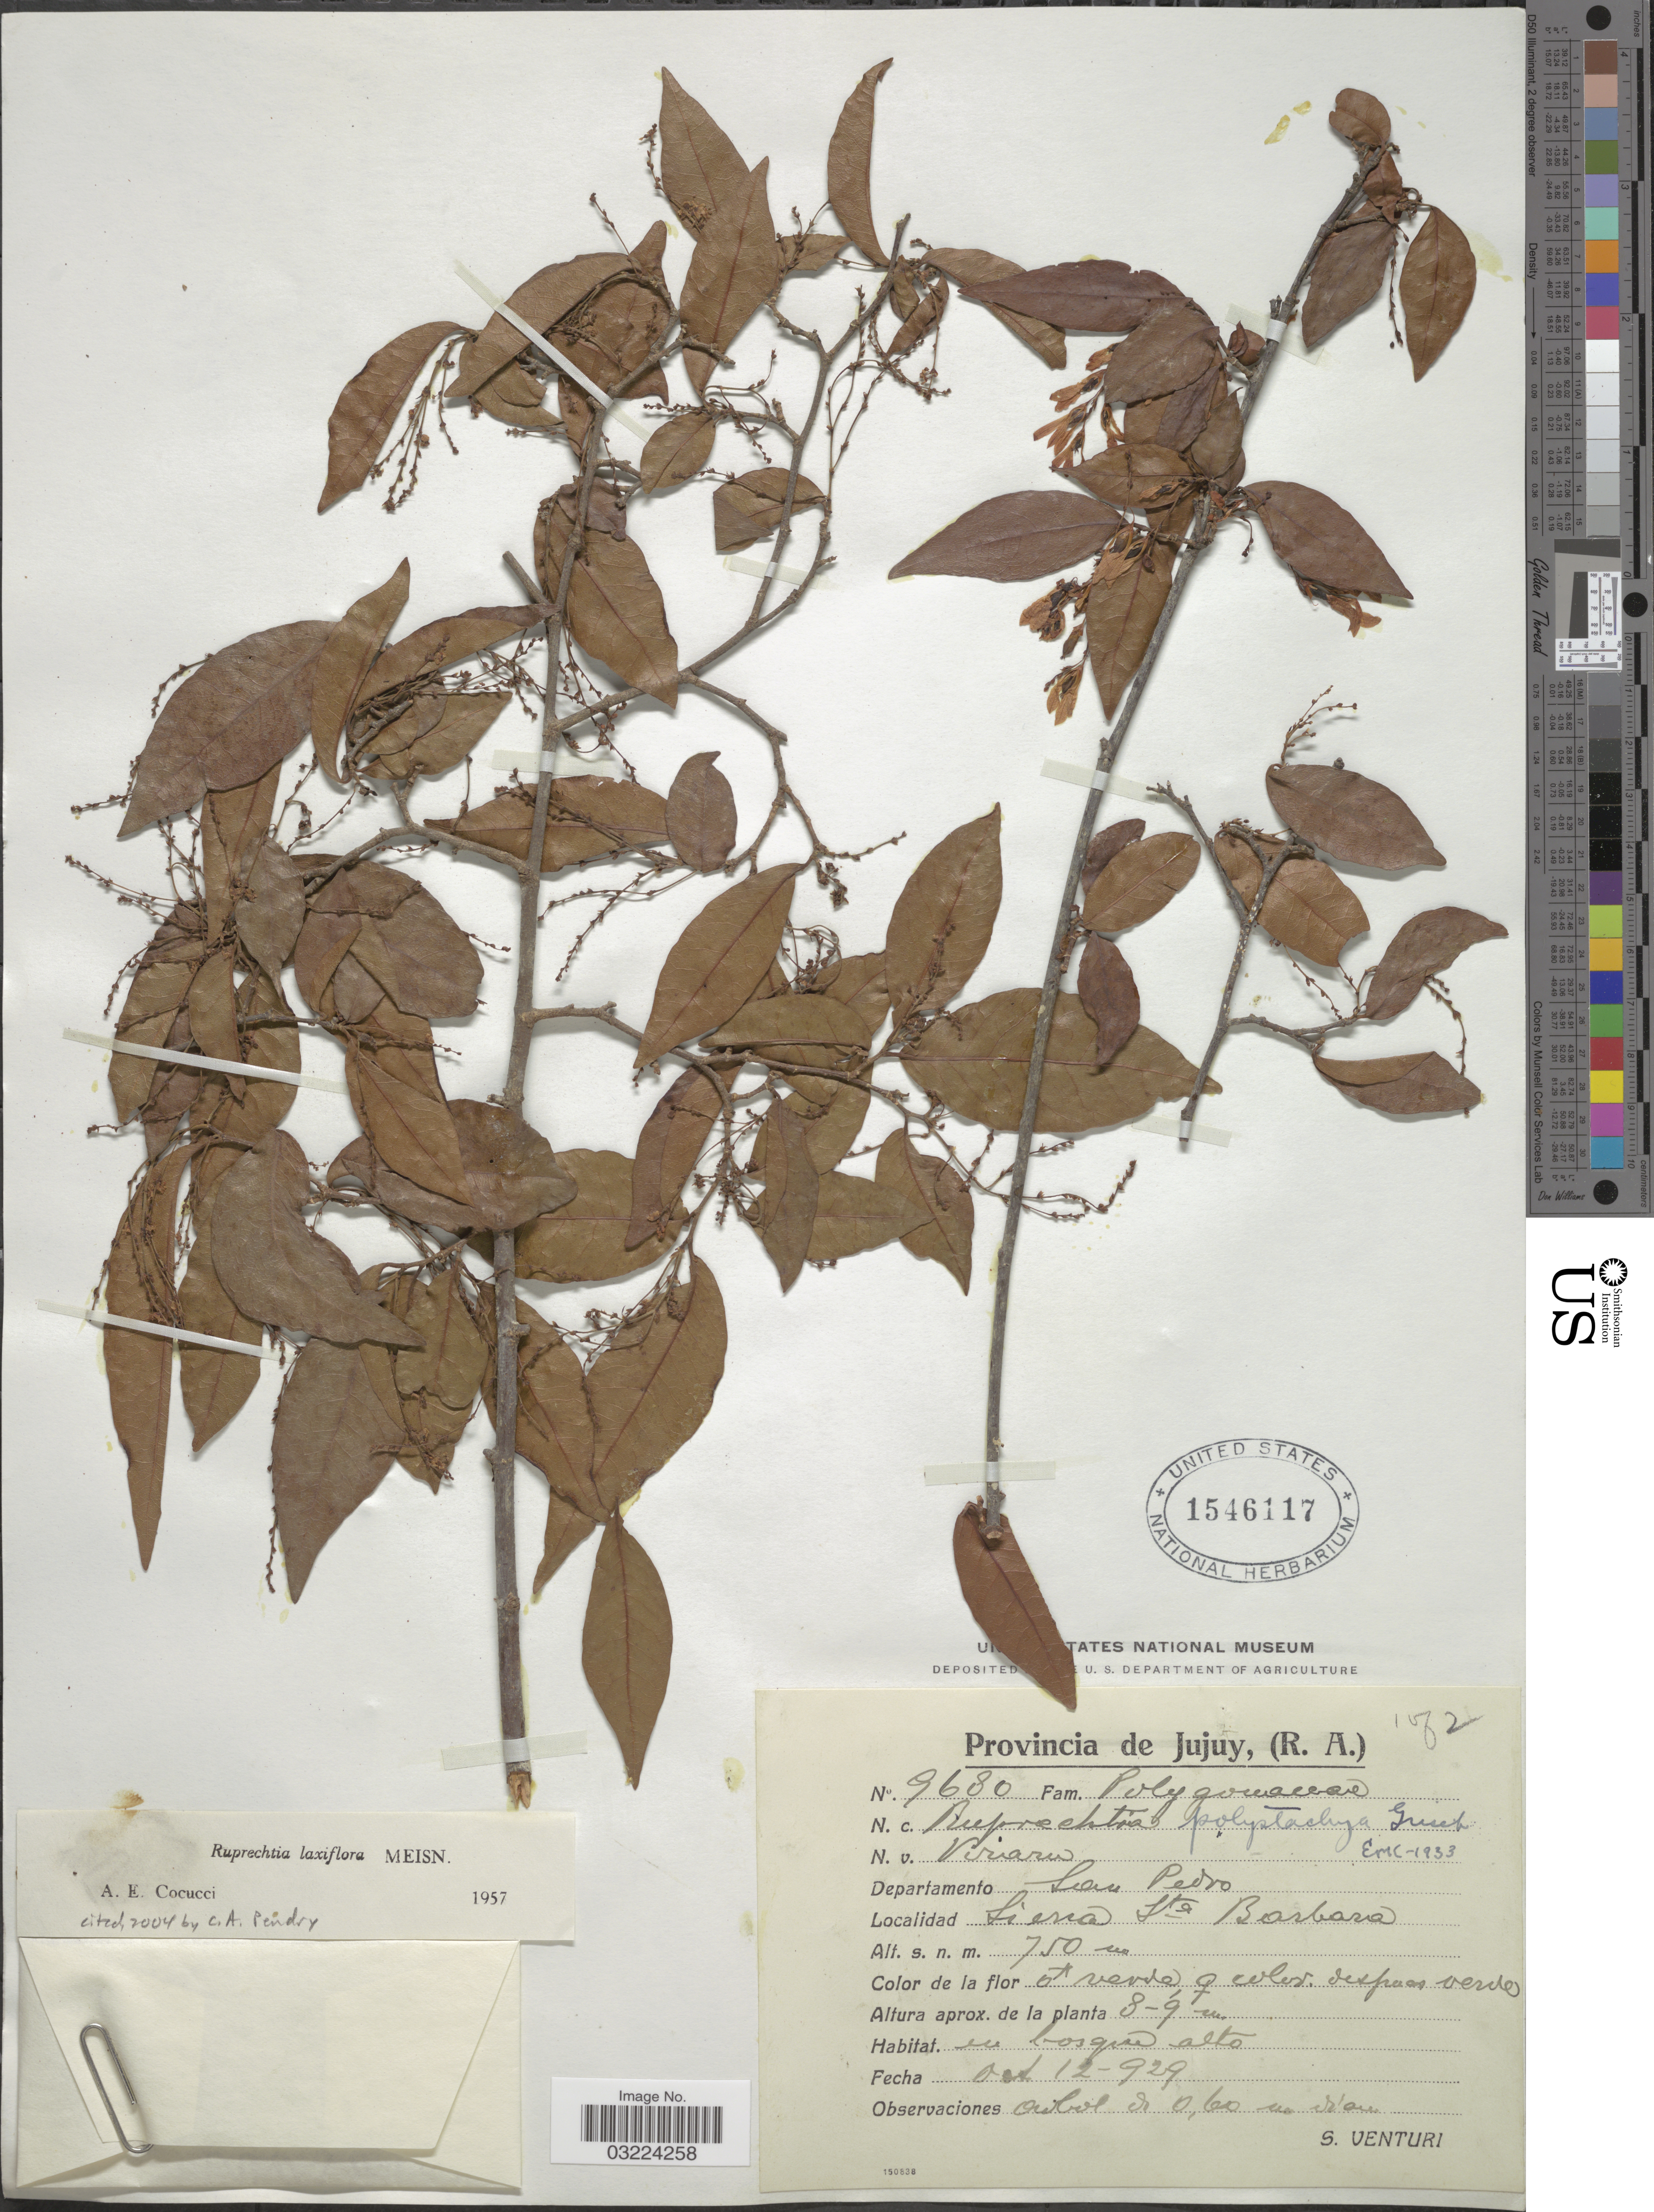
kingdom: Plantae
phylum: Tracheophyta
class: Magnoliopsida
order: Caryophyllales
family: Polygonaceae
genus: Ruprechtia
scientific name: Ruprechtia laxiflora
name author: Meisn.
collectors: S. Venturi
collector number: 9680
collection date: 1929-10-12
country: Argentina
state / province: Jujuy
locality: Departamento San Pedro. Sierra Sta Barbara.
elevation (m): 750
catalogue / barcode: US 1546117